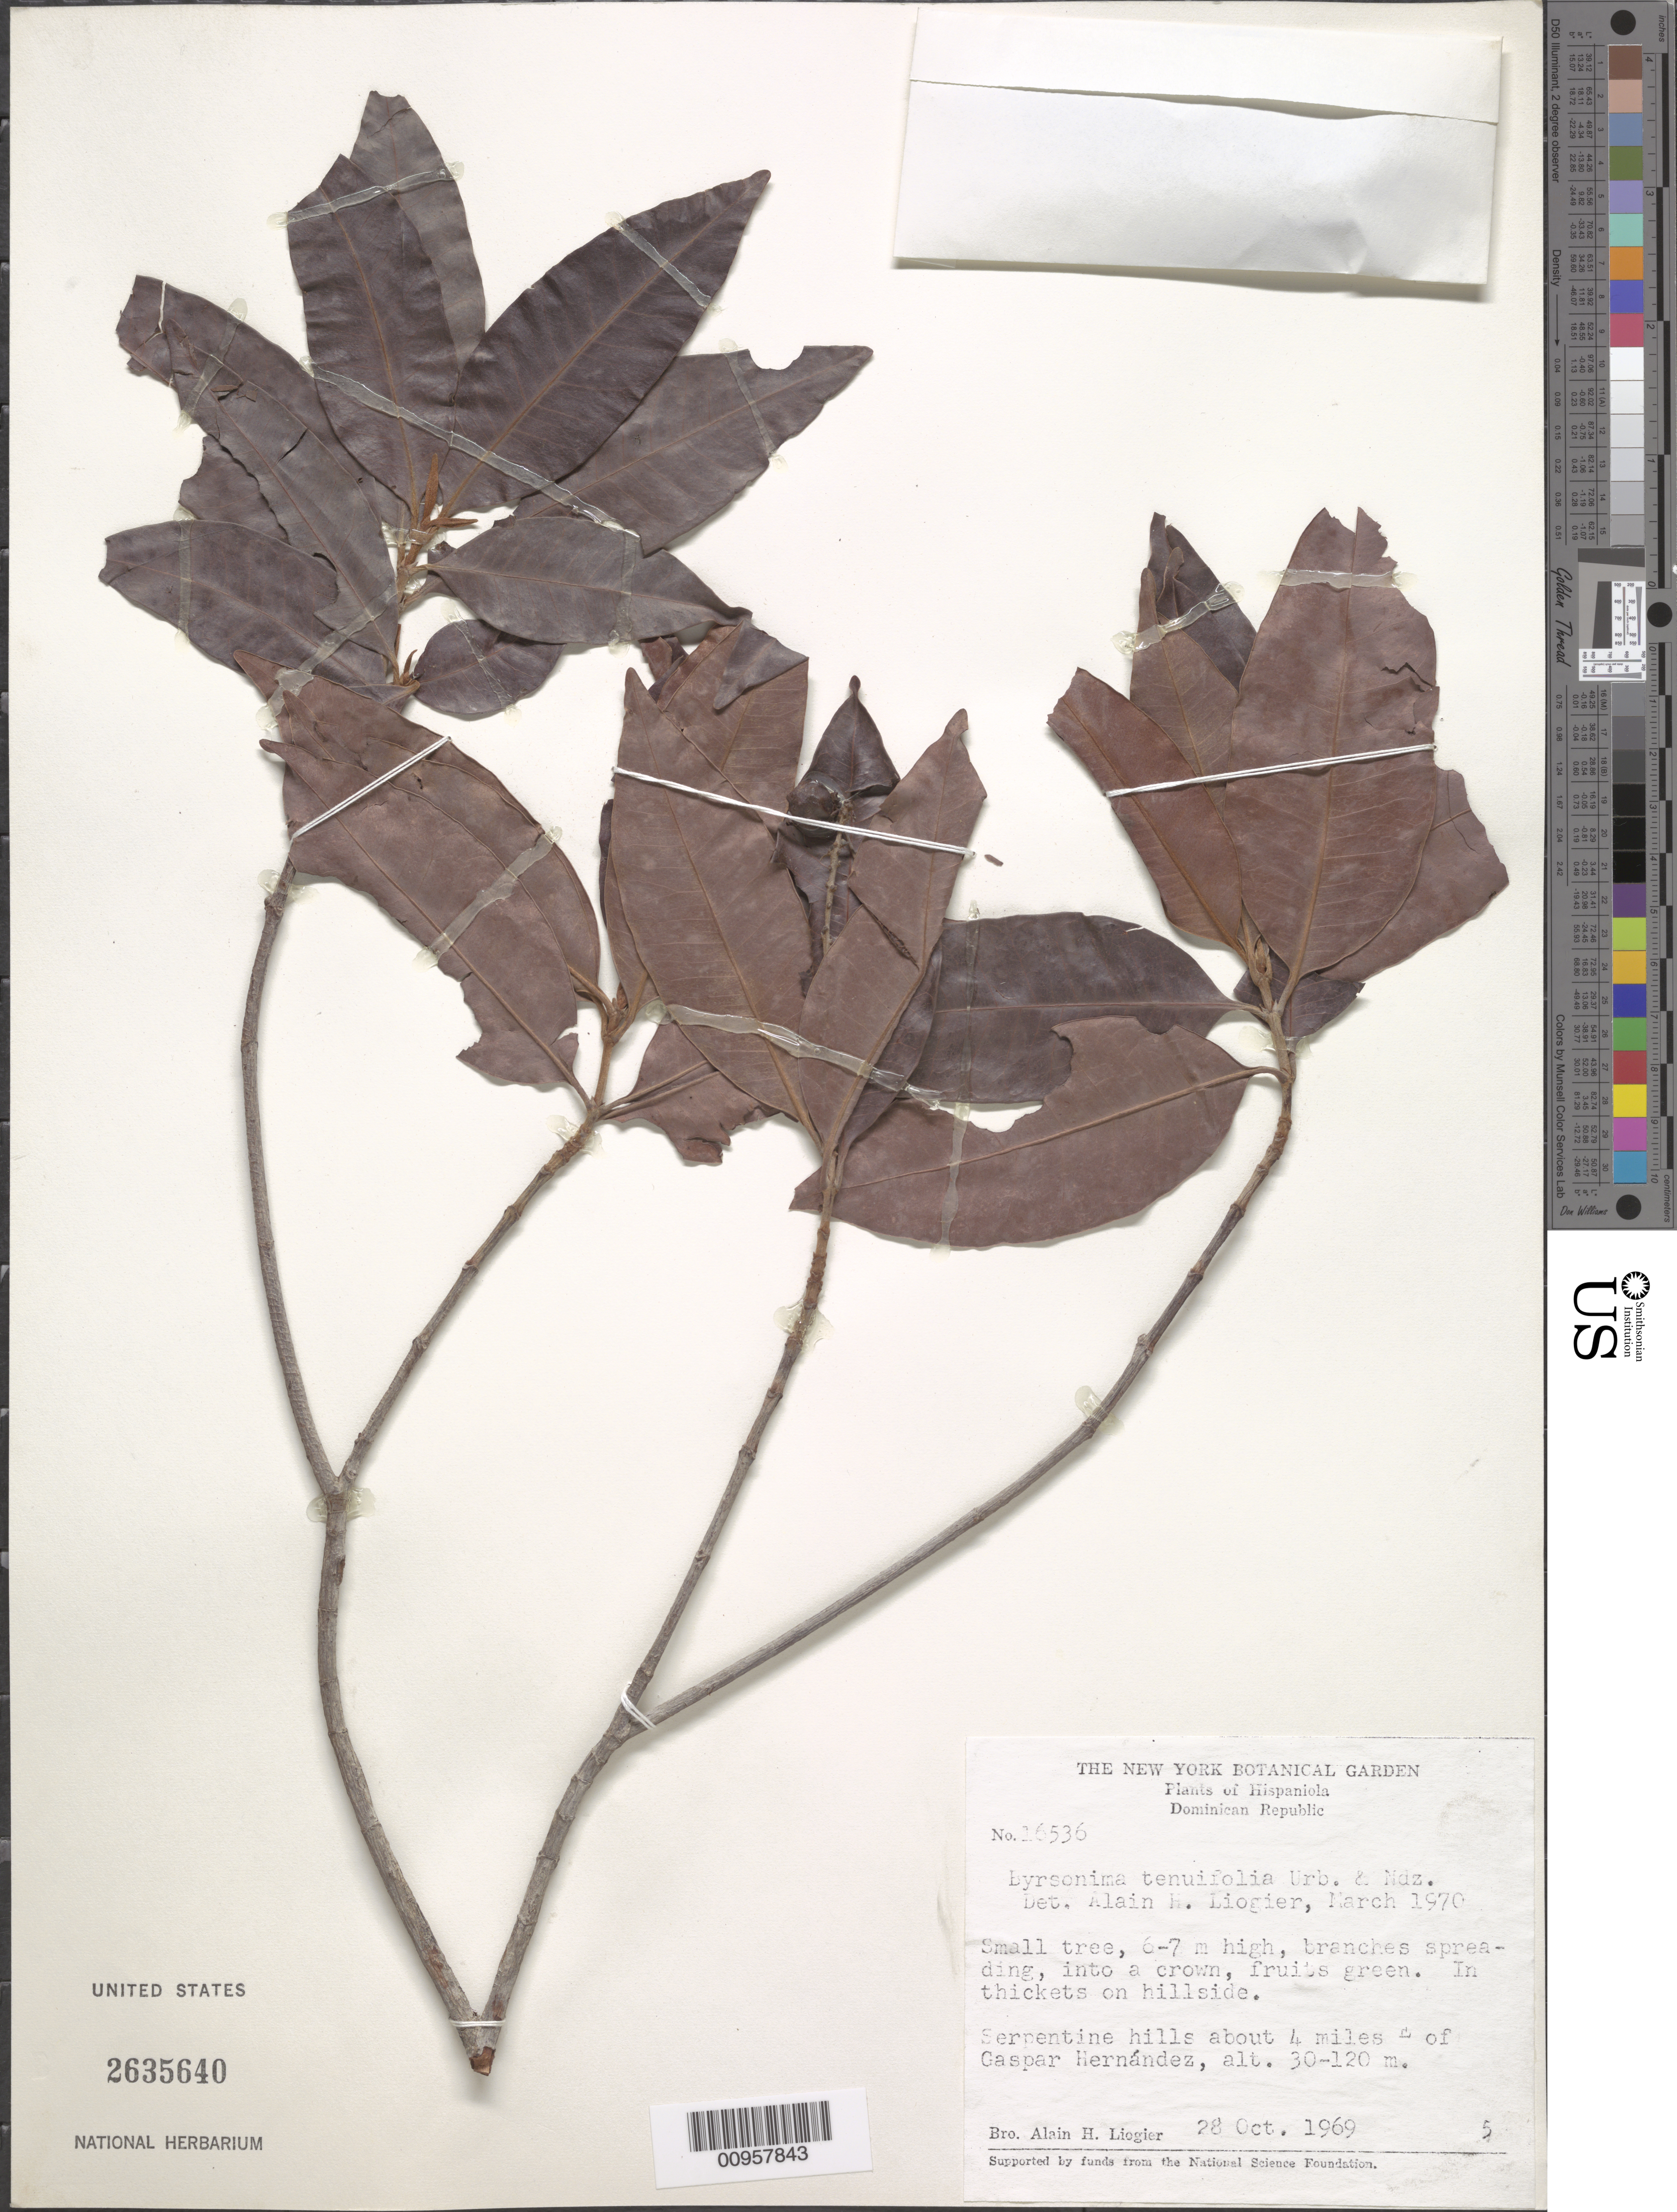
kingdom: Plantae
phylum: Tracheophyta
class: Magnoliopsida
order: Malpighiales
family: Malpighiaceae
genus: Byrsonima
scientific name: Byrsonima tenuifolia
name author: Urb. & Nied.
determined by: Liogier, Alain H.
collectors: A. H. Liogier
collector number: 16536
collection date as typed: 28 Oct 1969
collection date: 1969-10-28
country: Dominican Republic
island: Hispaniola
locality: About 4 miles E of Gaspar Hernandez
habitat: In thickets serpentine hills (hillside)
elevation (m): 30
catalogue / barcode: US 2635640